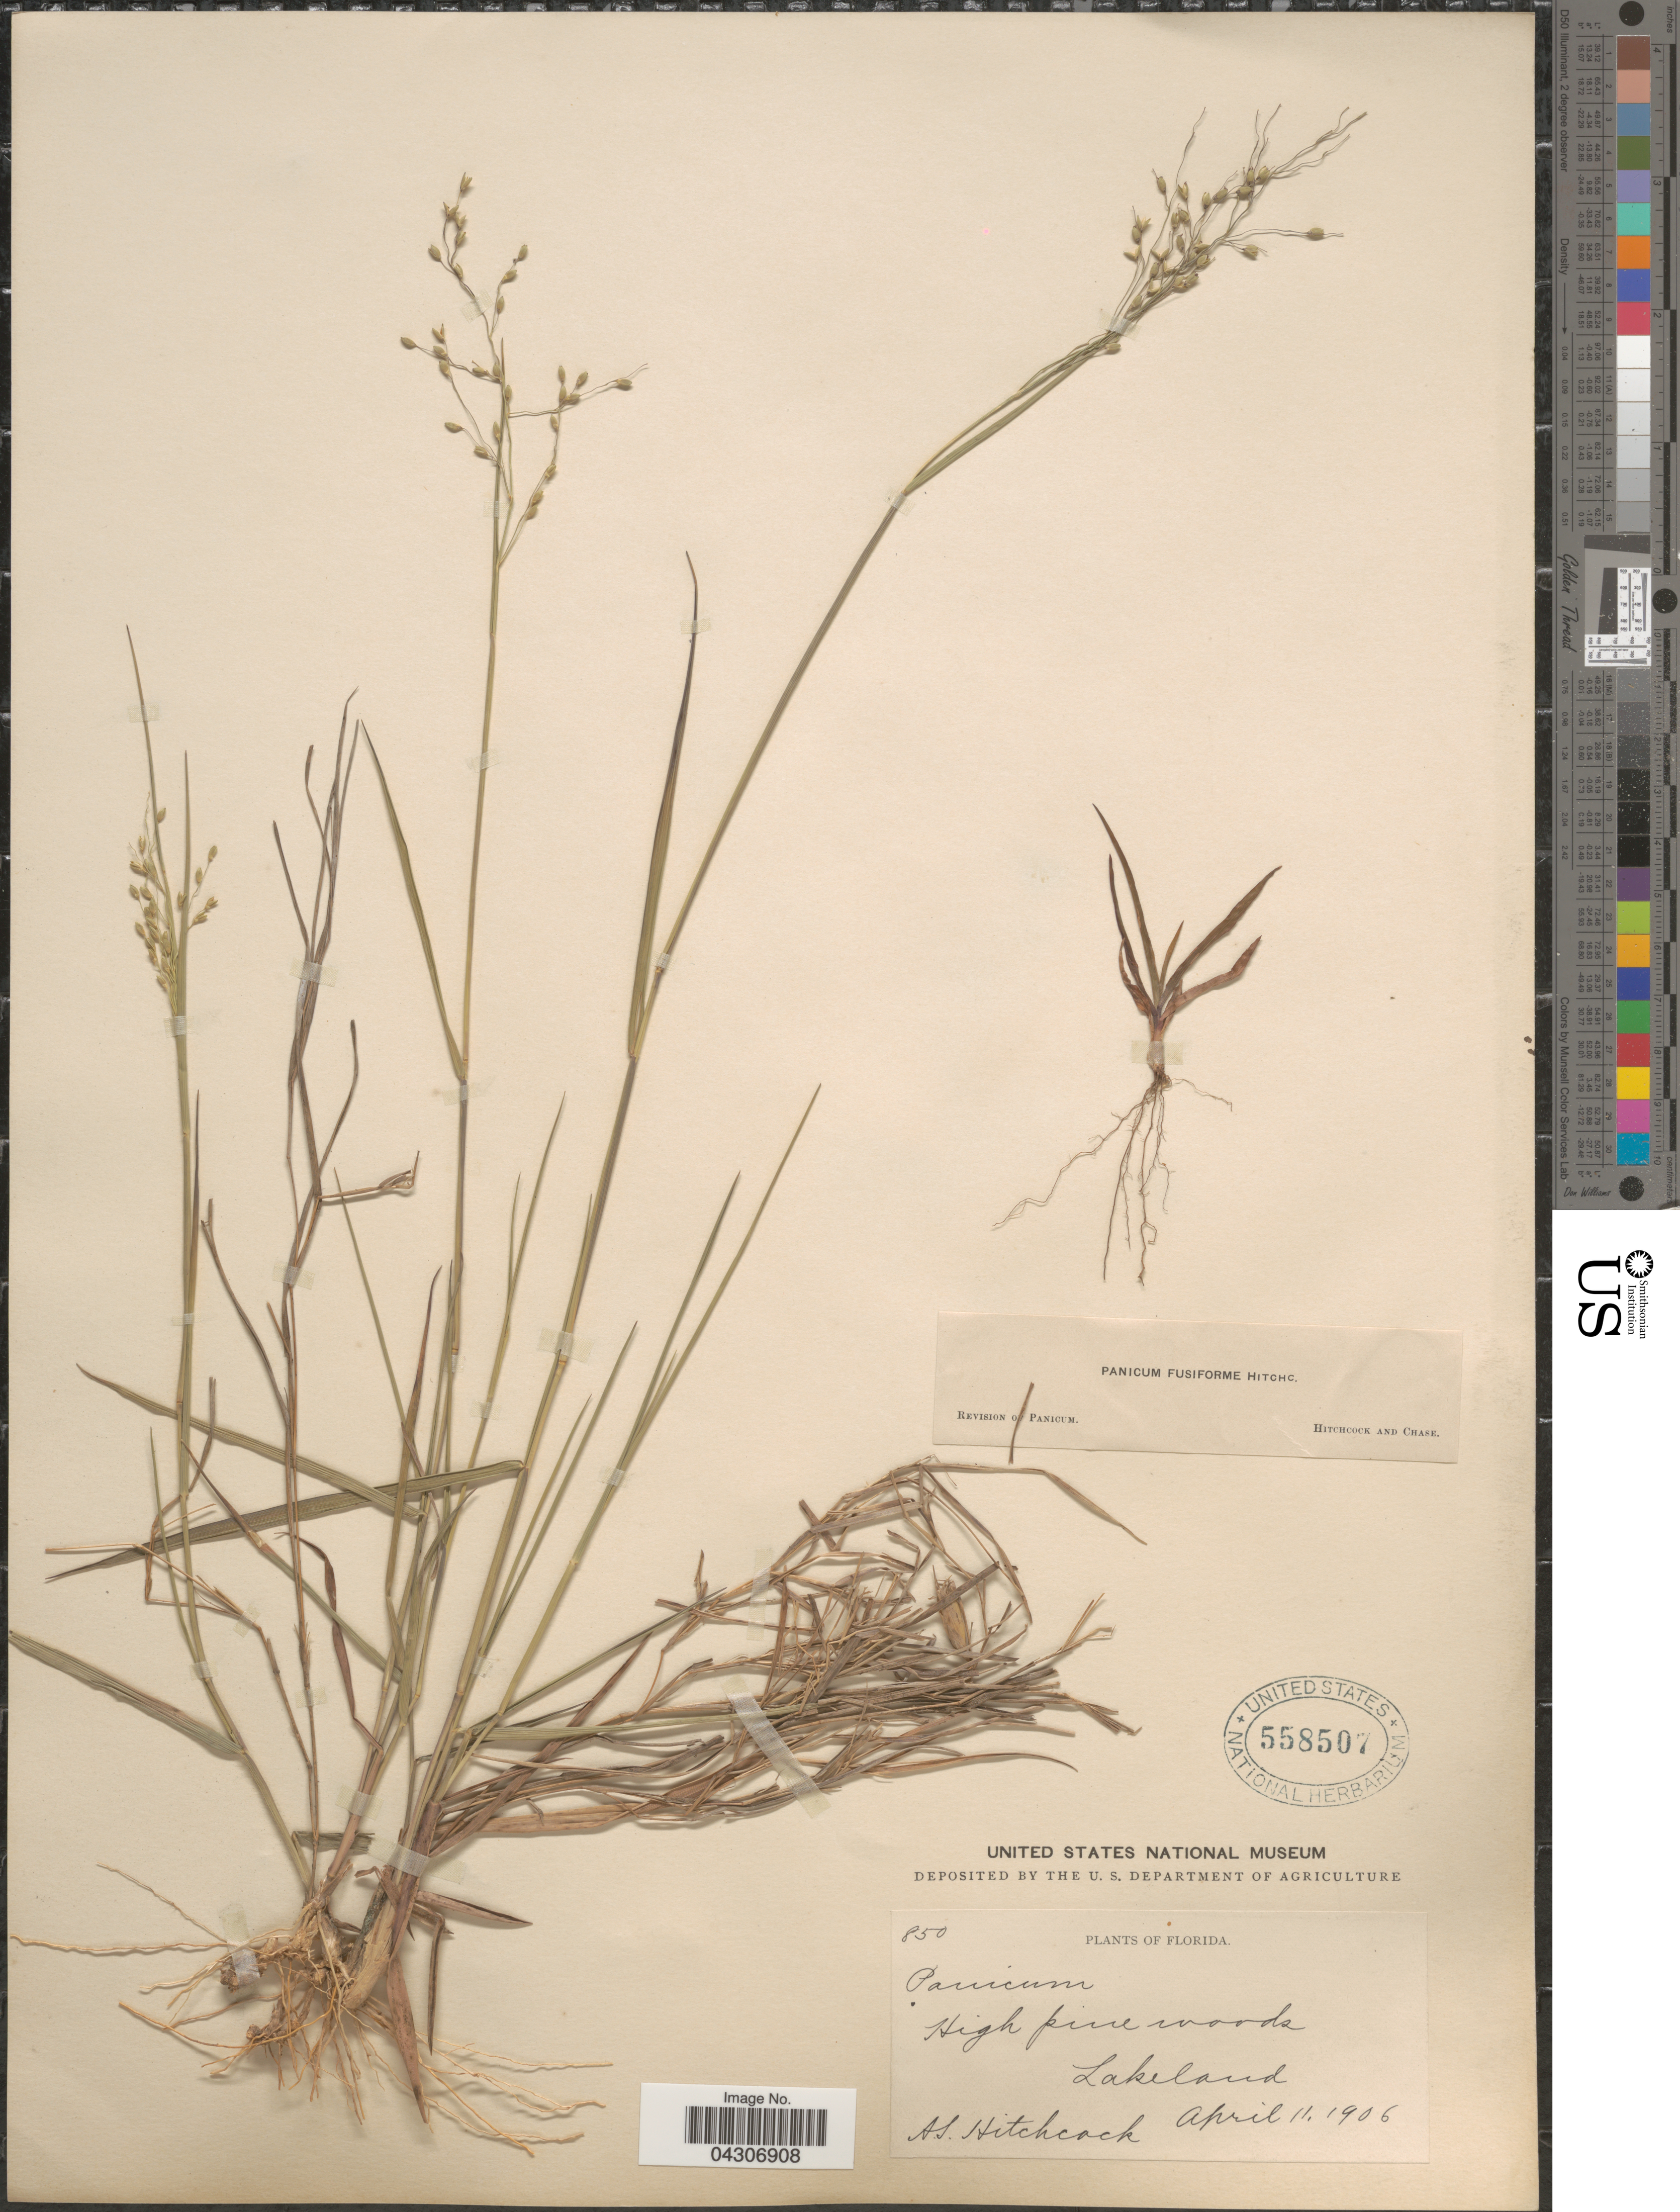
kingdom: Plantae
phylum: Tracheophyta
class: Liliopsida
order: Poales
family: Poaceae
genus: Dichanthelium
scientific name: Dichanthelium aciculare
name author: (Desv. ex Poir.) Gould & C.A. Clark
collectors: A. S. Hitchcock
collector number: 850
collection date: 1906-04-11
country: United States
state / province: Florida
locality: Lakeland.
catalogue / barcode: US 558507